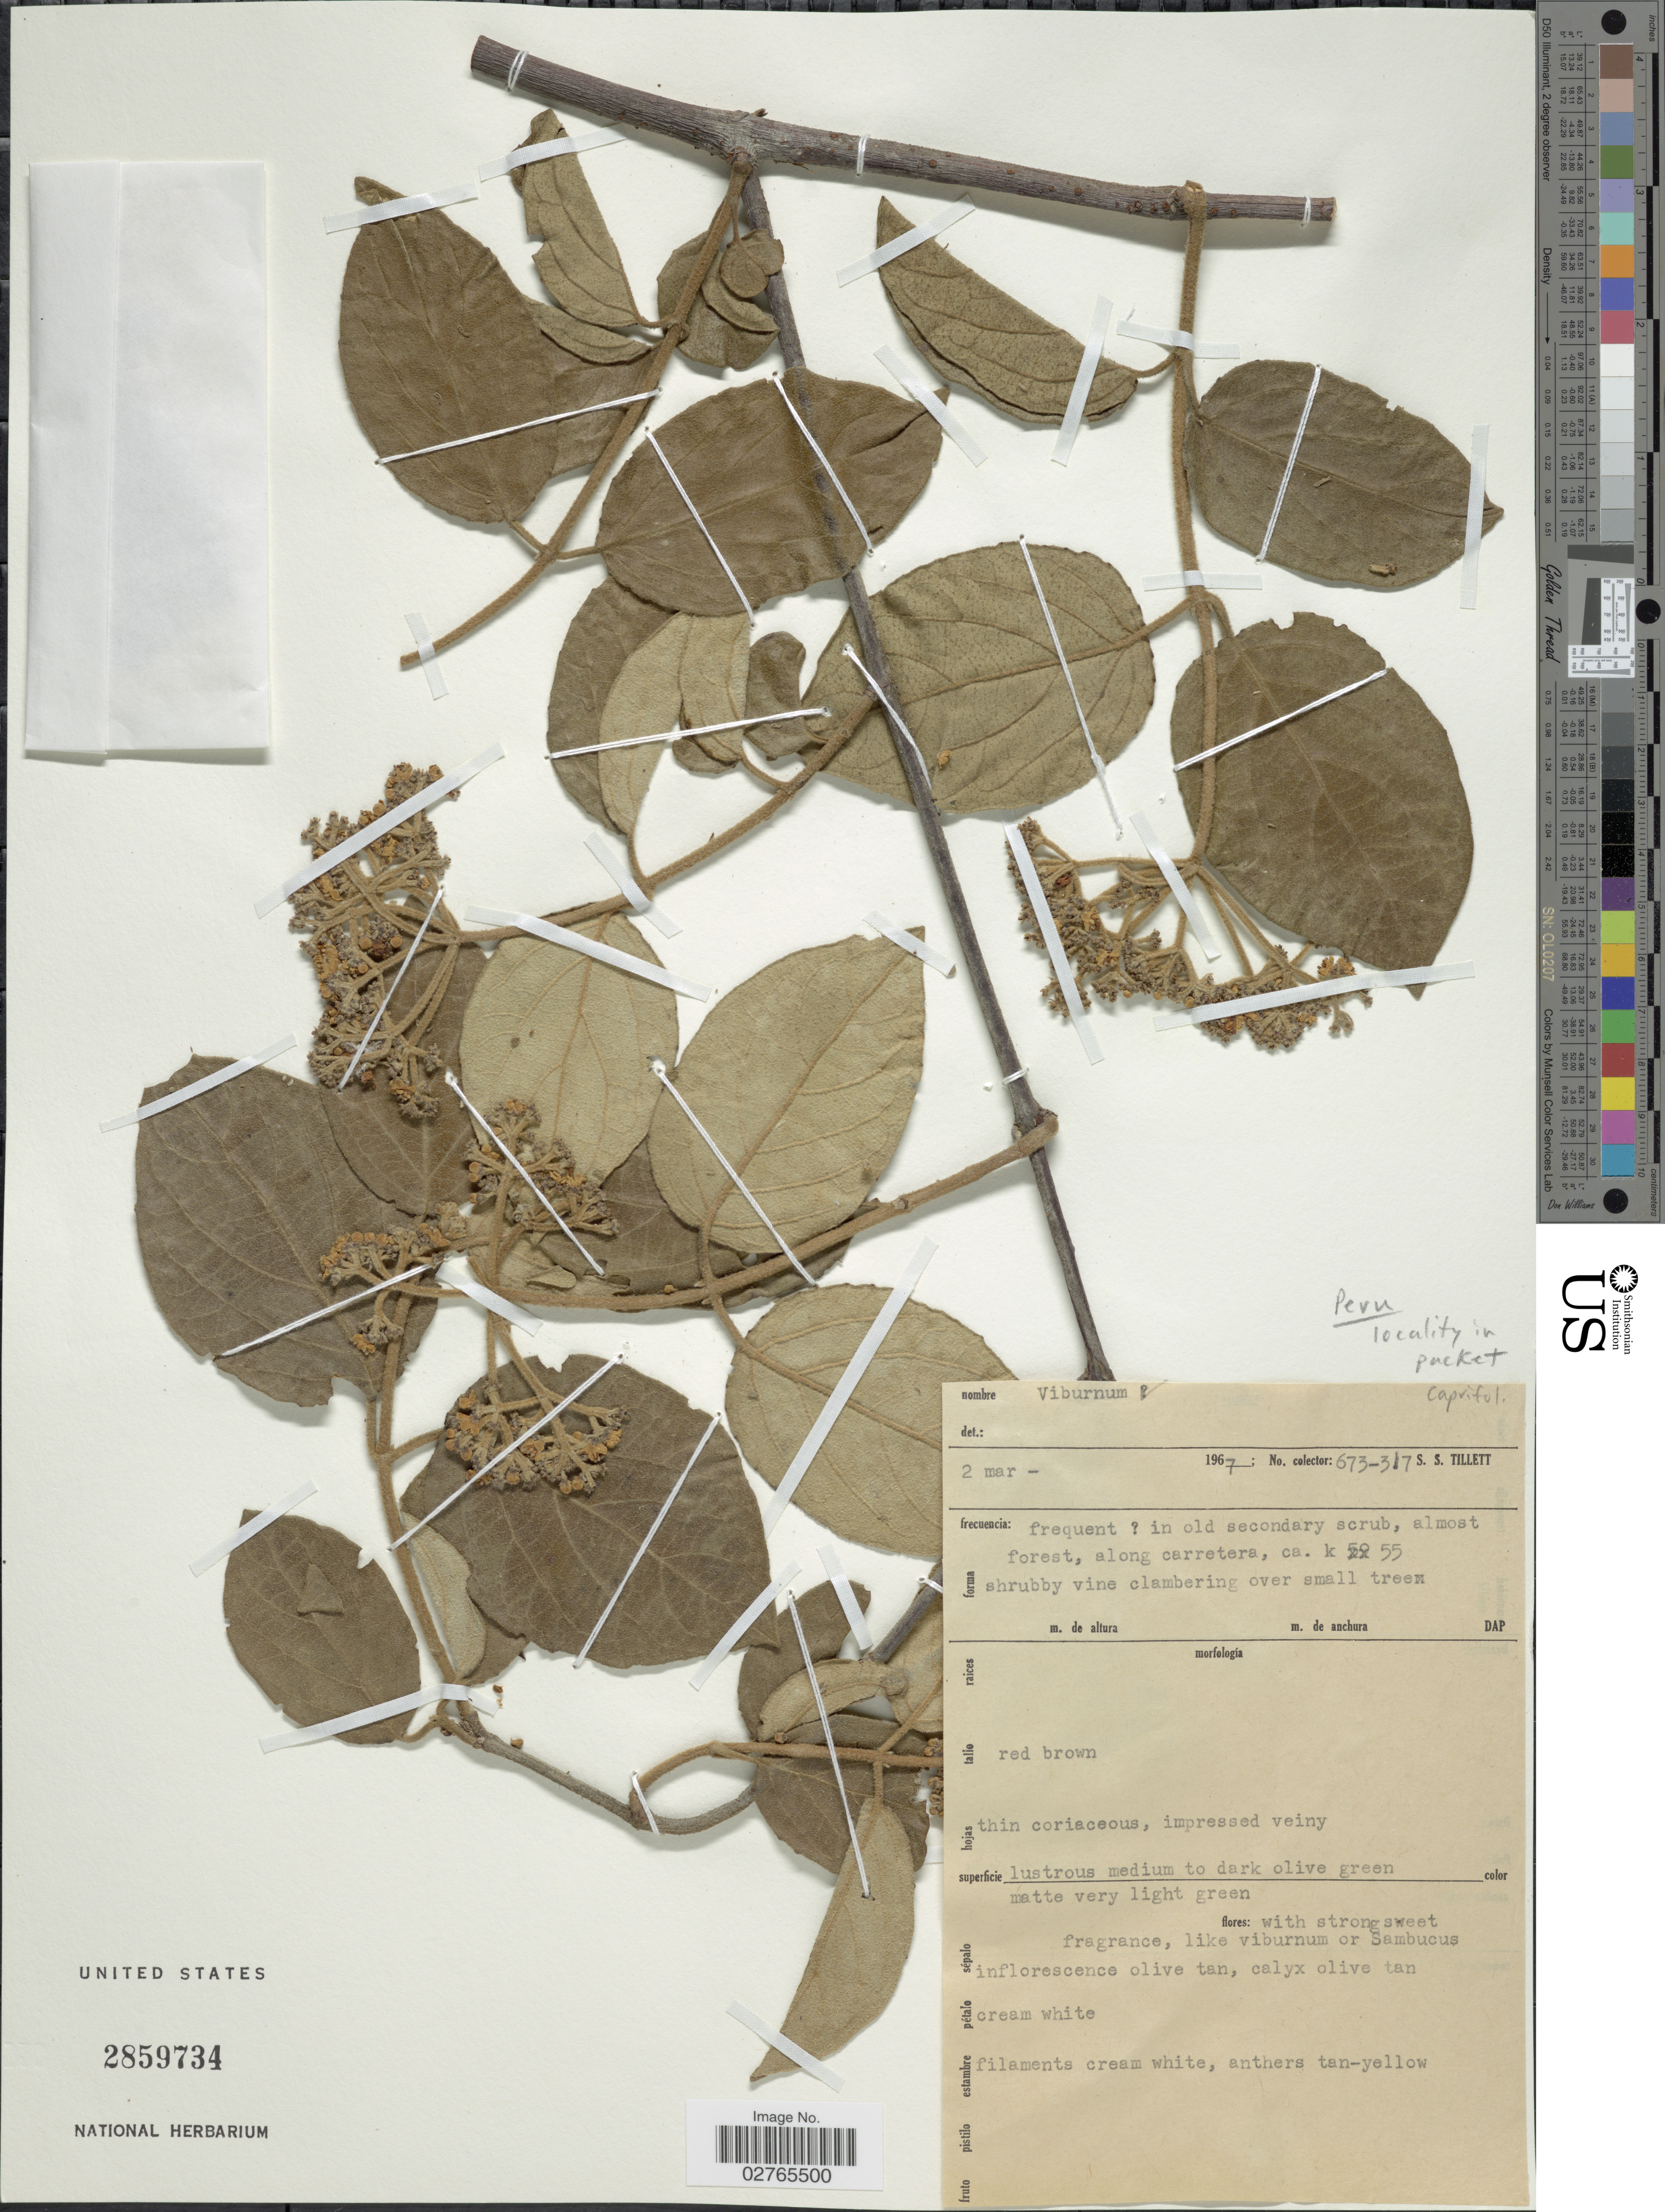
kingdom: Plantae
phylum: Tracheophyta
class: Magnoliopsida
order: Dipsacales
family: Viburnaceae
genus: Viburnum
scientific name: Viburnum sp.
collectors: S. S. Tillett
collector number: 673-317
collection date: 1967-03-02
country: Peru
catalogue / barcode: US 2859734